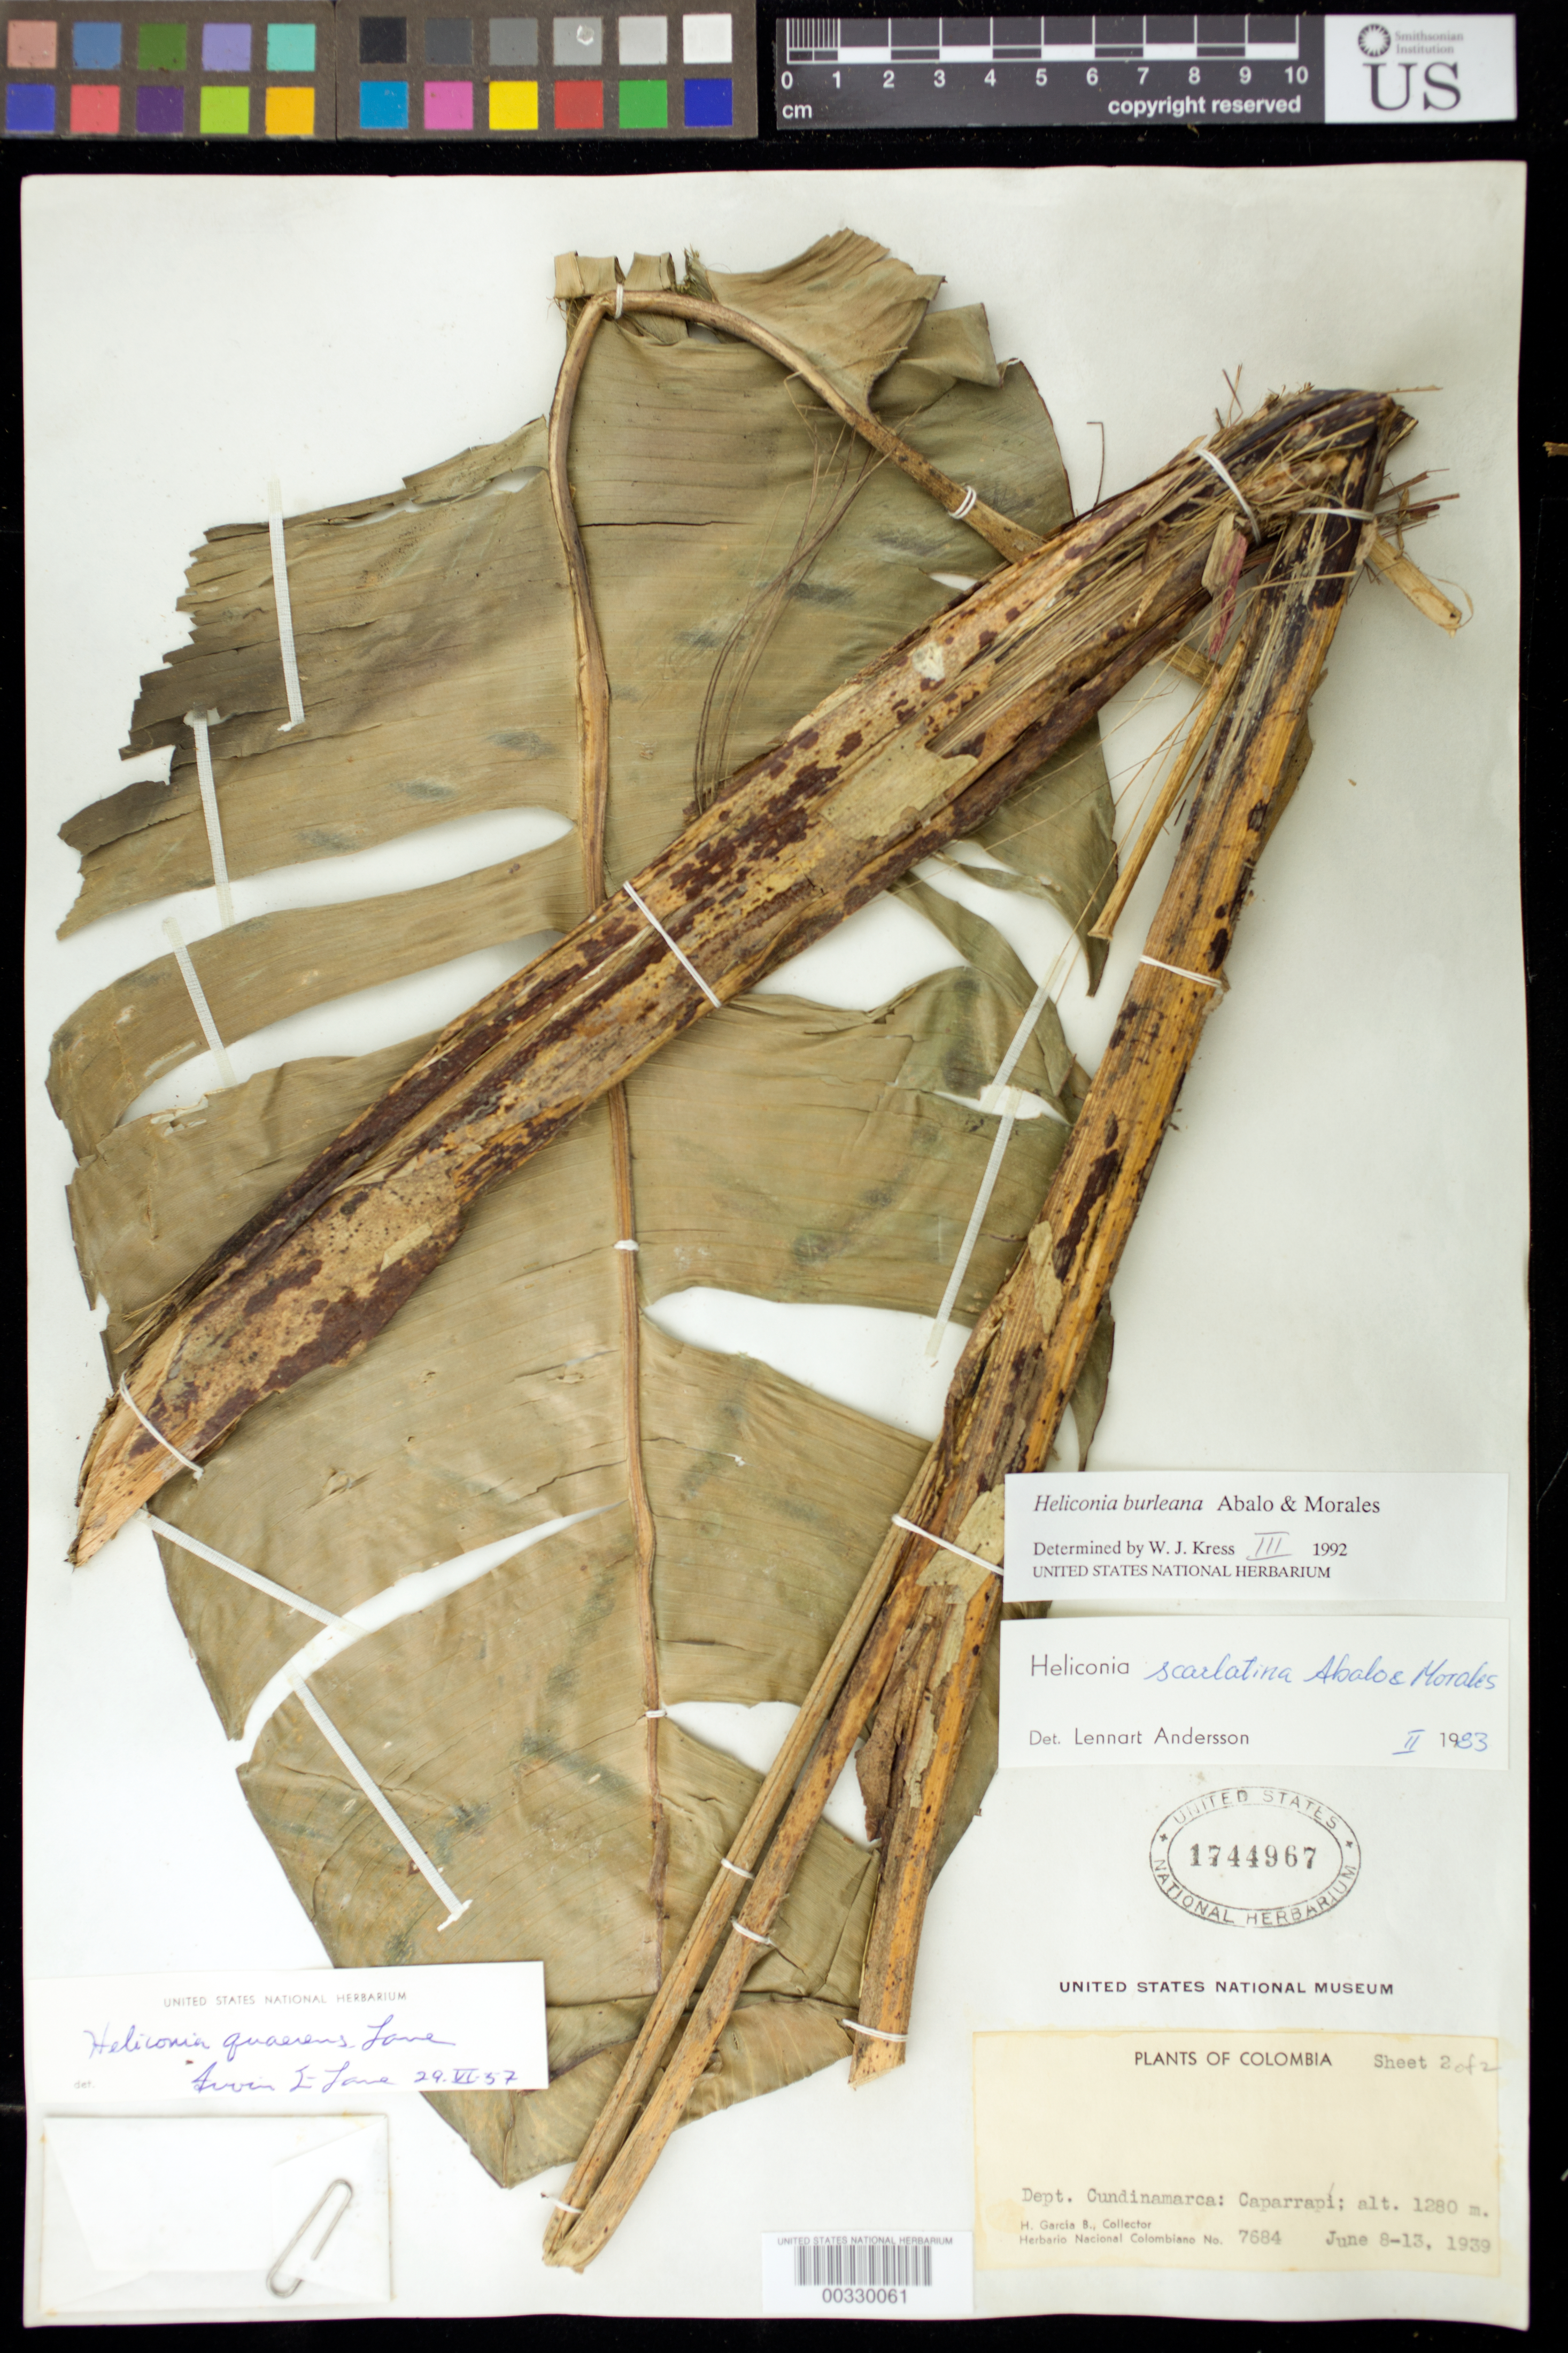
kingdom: Plantae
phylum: Tracheophyta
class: Liliopsida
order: Zingiberales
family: Heliconiaceae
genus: Heliconia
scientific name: Heliconia burleana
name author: Abalo & G. Morales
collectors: H. García Barriga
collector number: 7684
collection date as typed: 08 Jun 1939 to 13 Jun 1939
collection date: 1939-06-08/1939-06-13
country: Colombia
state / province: Cundinamarca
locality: Caparrapi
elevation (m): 1280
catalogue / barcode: US 1744967